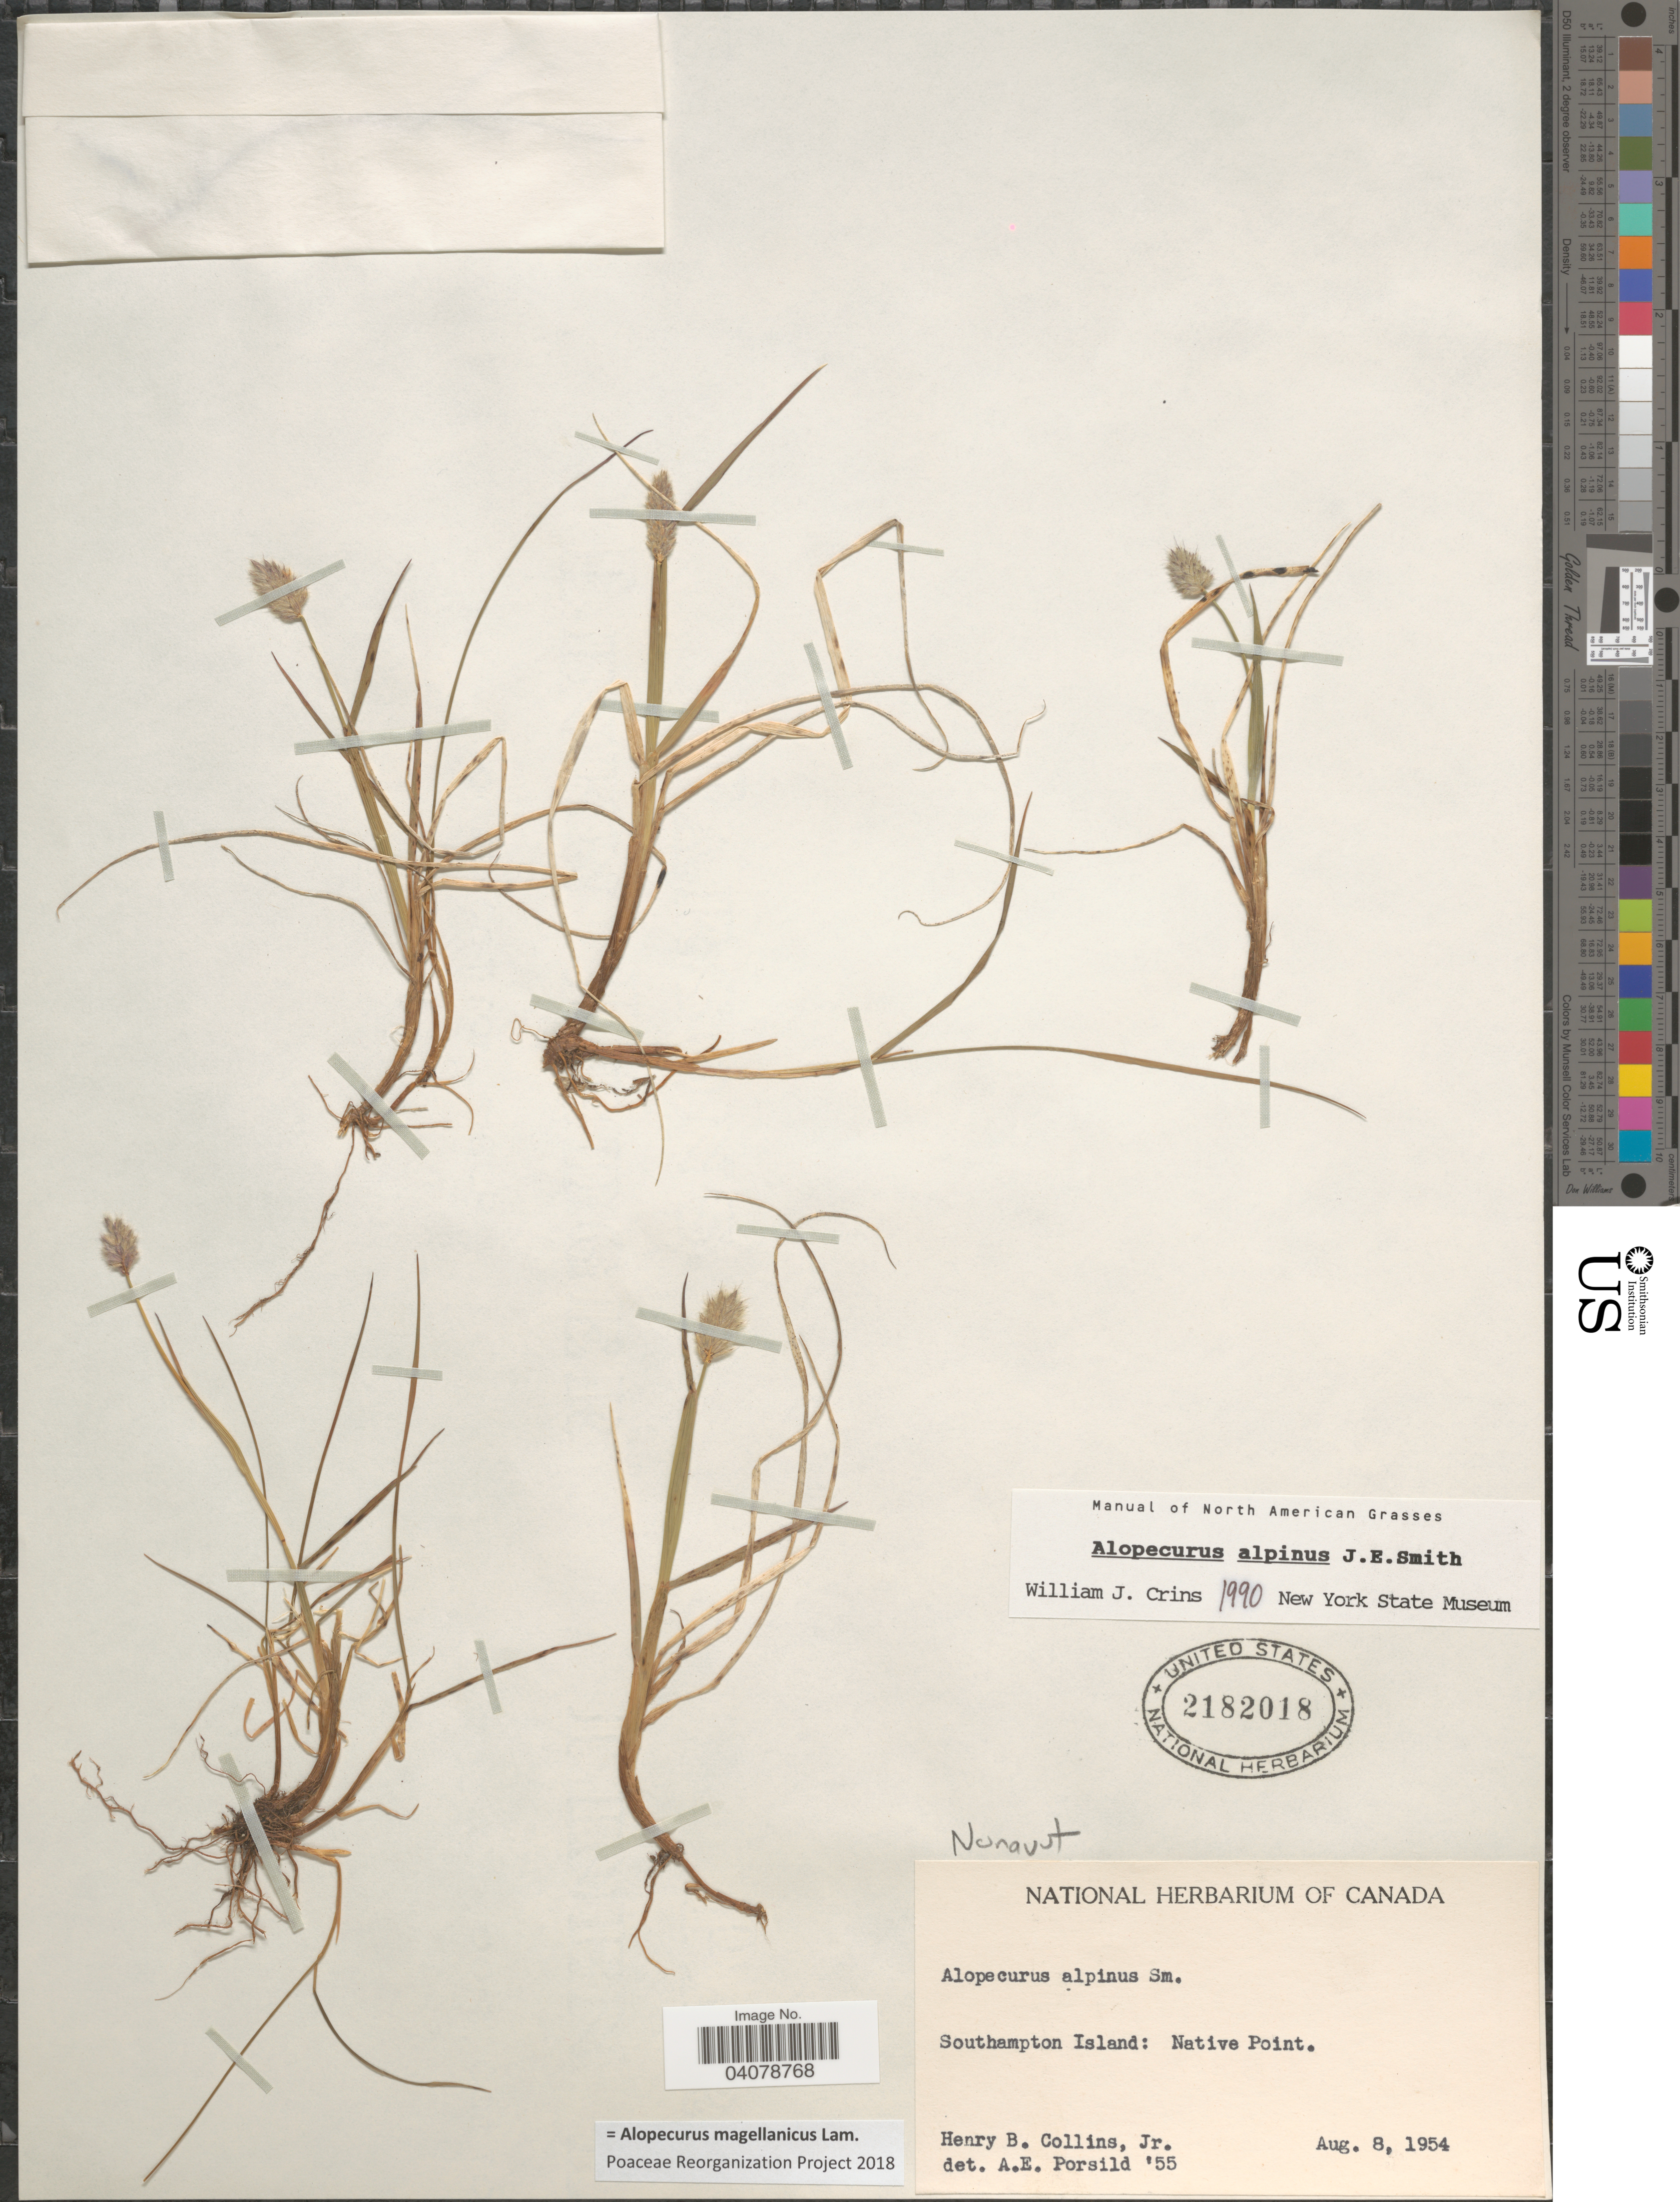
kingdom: Plantae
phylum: Tracheophyta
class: Liliopsida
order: Poales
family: Poaceae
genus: Alopecurus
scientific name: Alopecurus magellanicus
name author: Lam.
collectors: H. Collins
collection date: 1954-08-08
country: Canada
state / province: Nunavut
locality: Southampton Island: Native Point.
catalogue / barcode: US 2182018